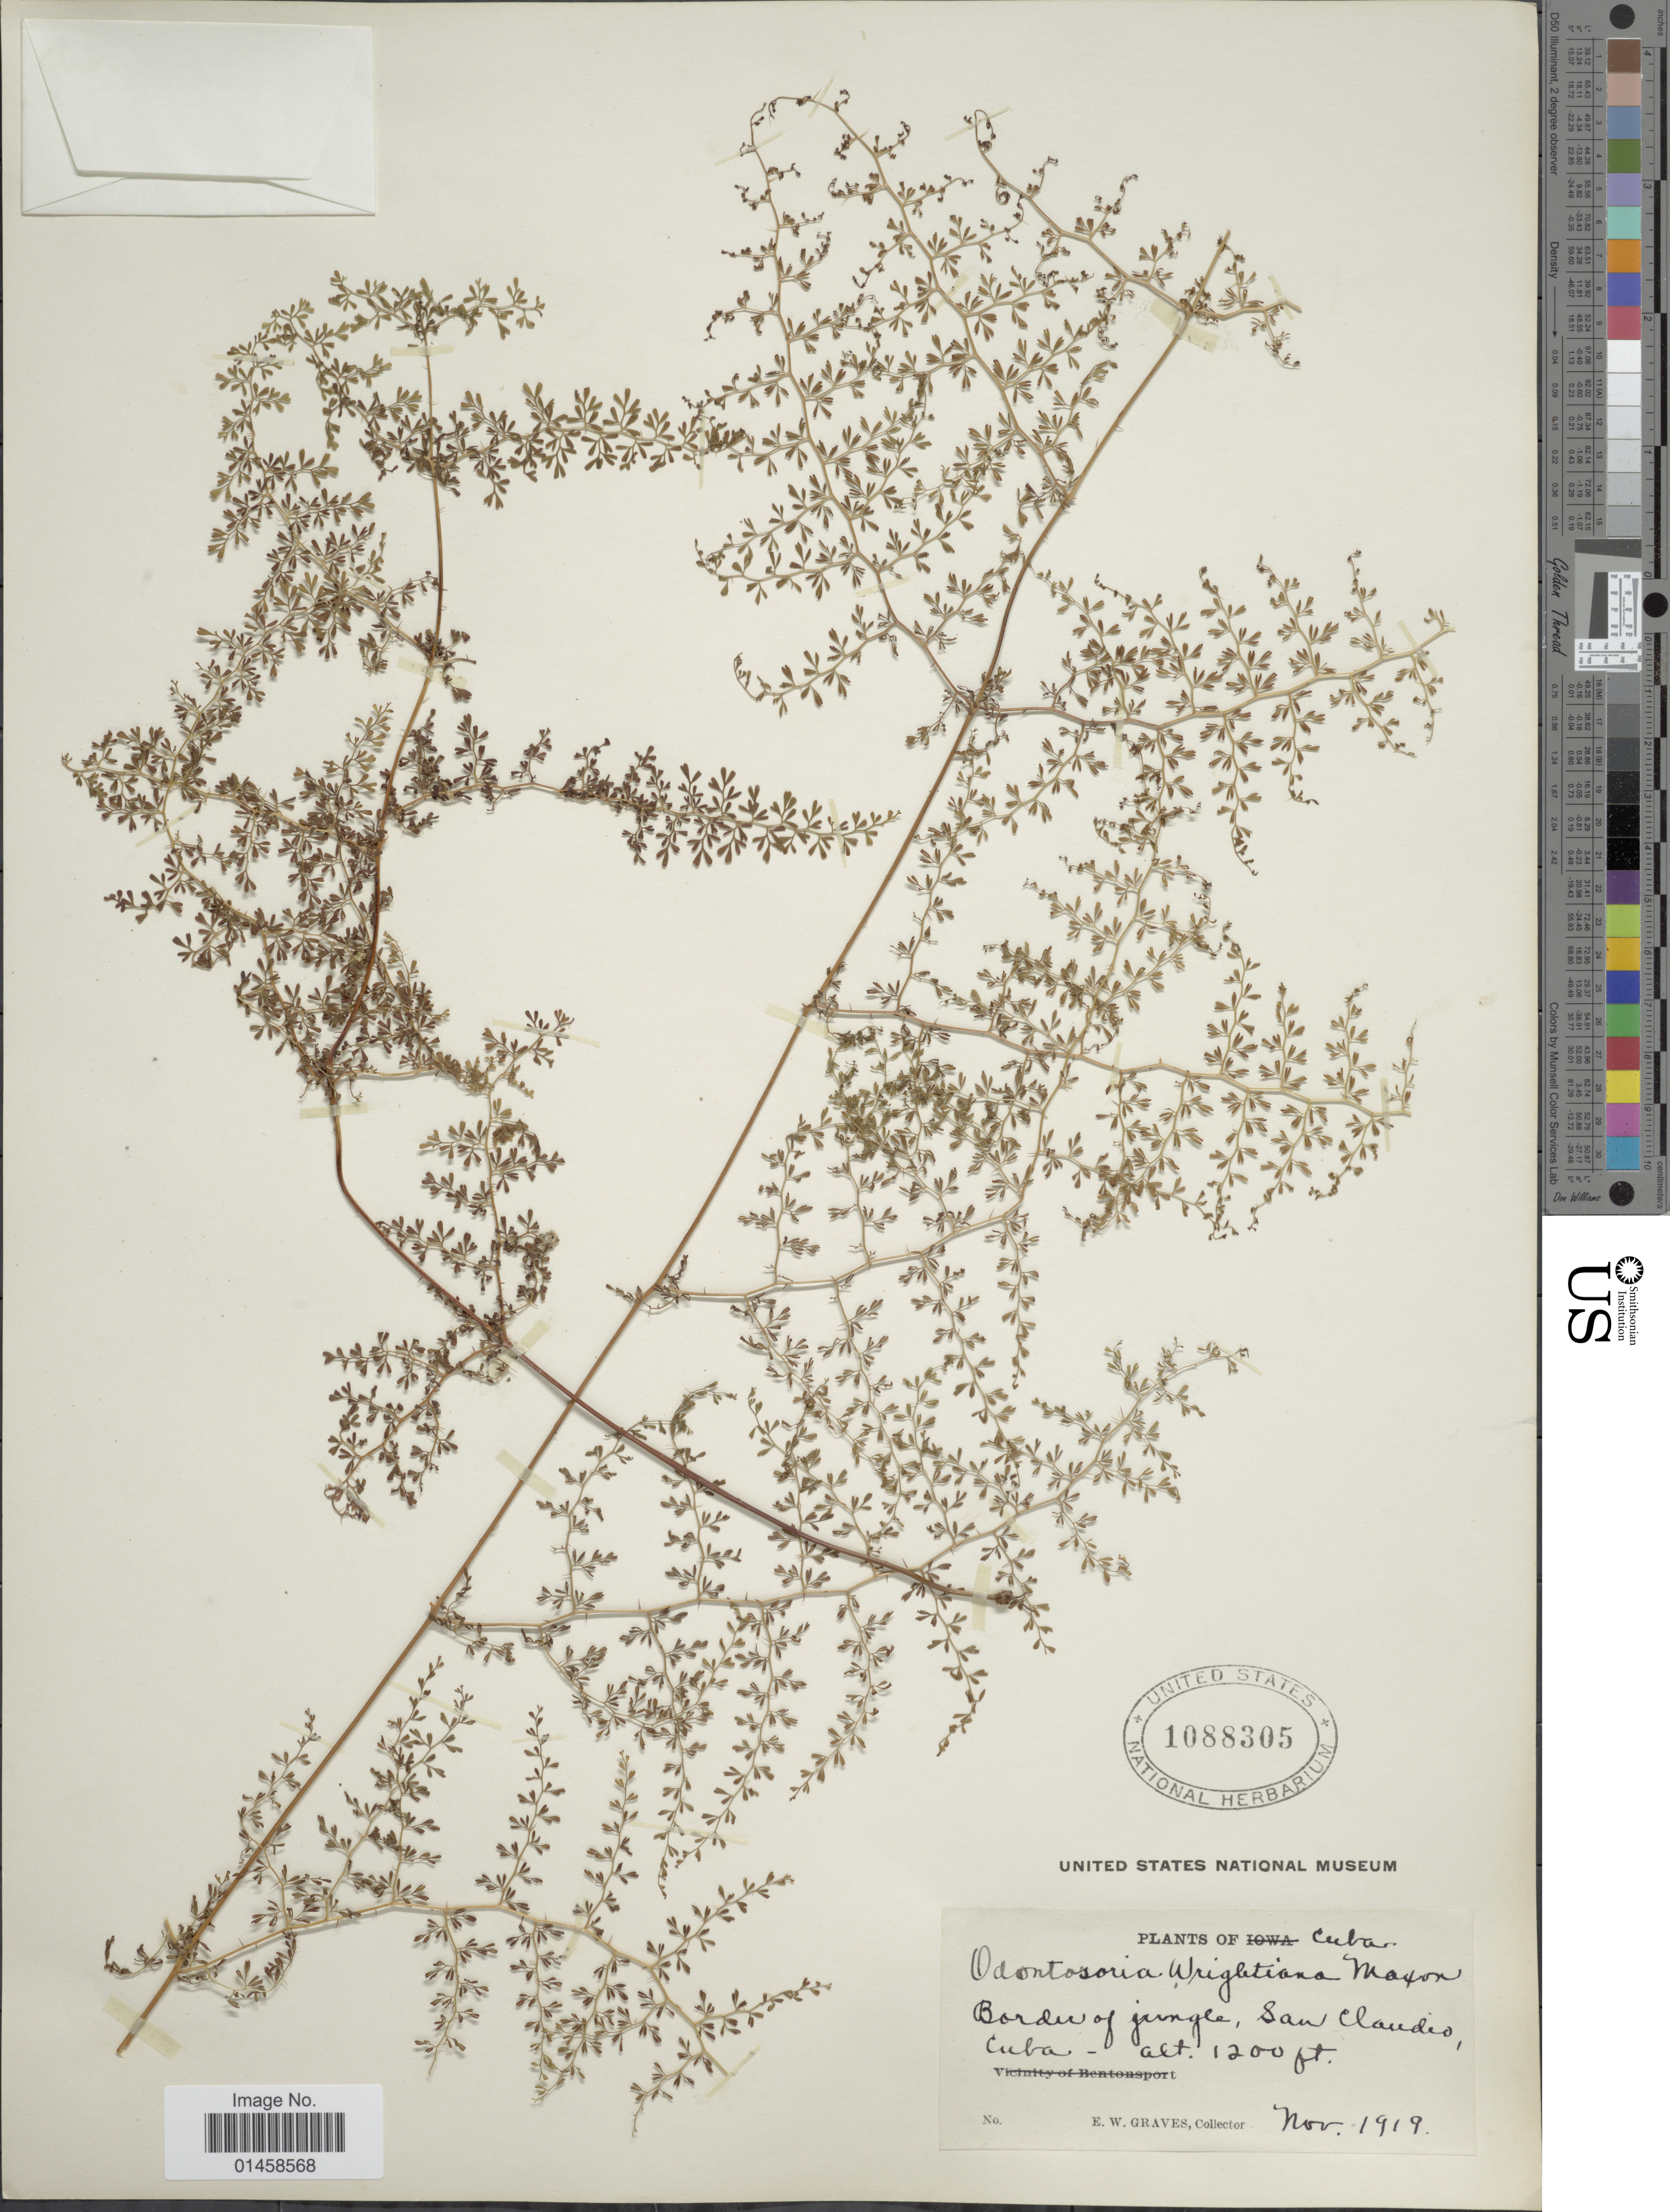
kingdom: Plantae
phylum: Tracheophyta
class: Polypodiopsida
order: Polypodiales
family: Lindsaeaceae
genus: Odontosoria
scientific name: Odontosoria wrightiana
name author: Maxon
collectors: E. Graves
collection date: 1919-11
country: Cuba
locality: Border of jungle, San Claudes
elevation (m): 366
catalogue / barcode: US 1088305